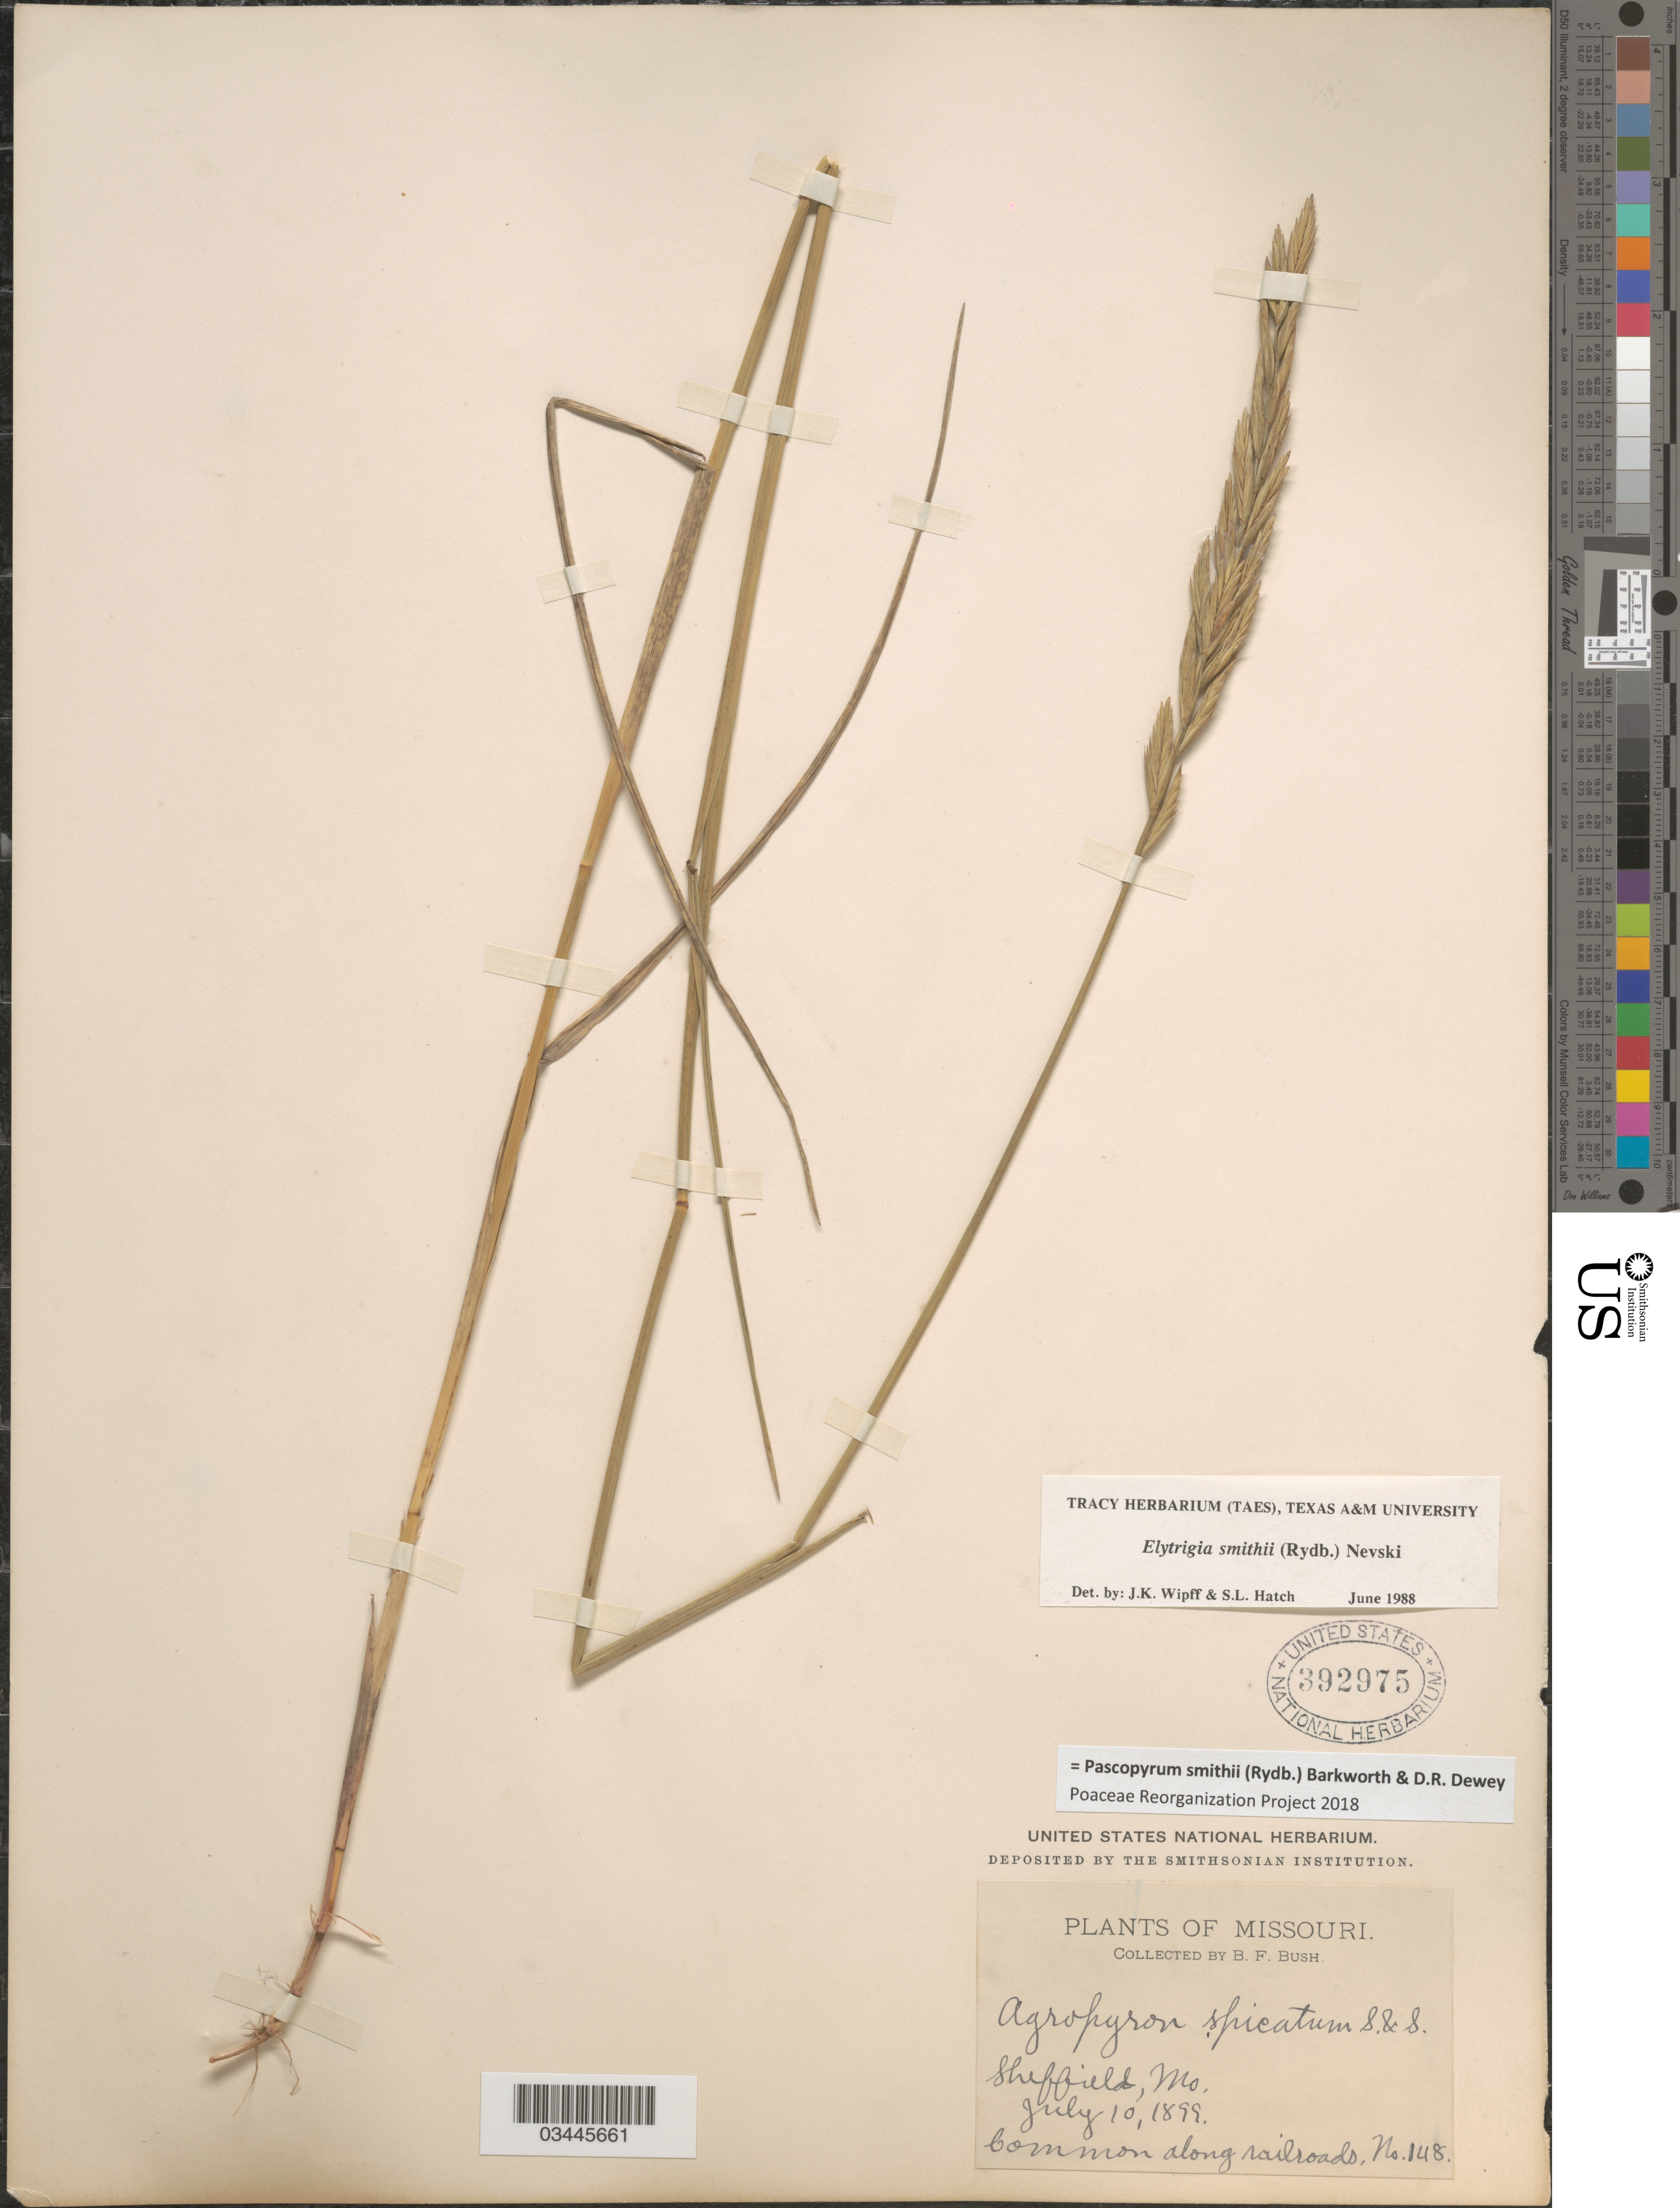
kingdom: Plantae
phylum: Tracheophyta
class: Liliopsida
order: Poales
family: Poaceae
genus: Pascopyrum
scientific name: Pascopyrum smithii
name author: (Rydb.) Barkworth & Dewey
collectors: B. F. Bush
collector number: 148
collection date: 1899-07-10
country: United States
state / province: Missouri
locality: Sheffield.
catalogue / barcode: US 392975